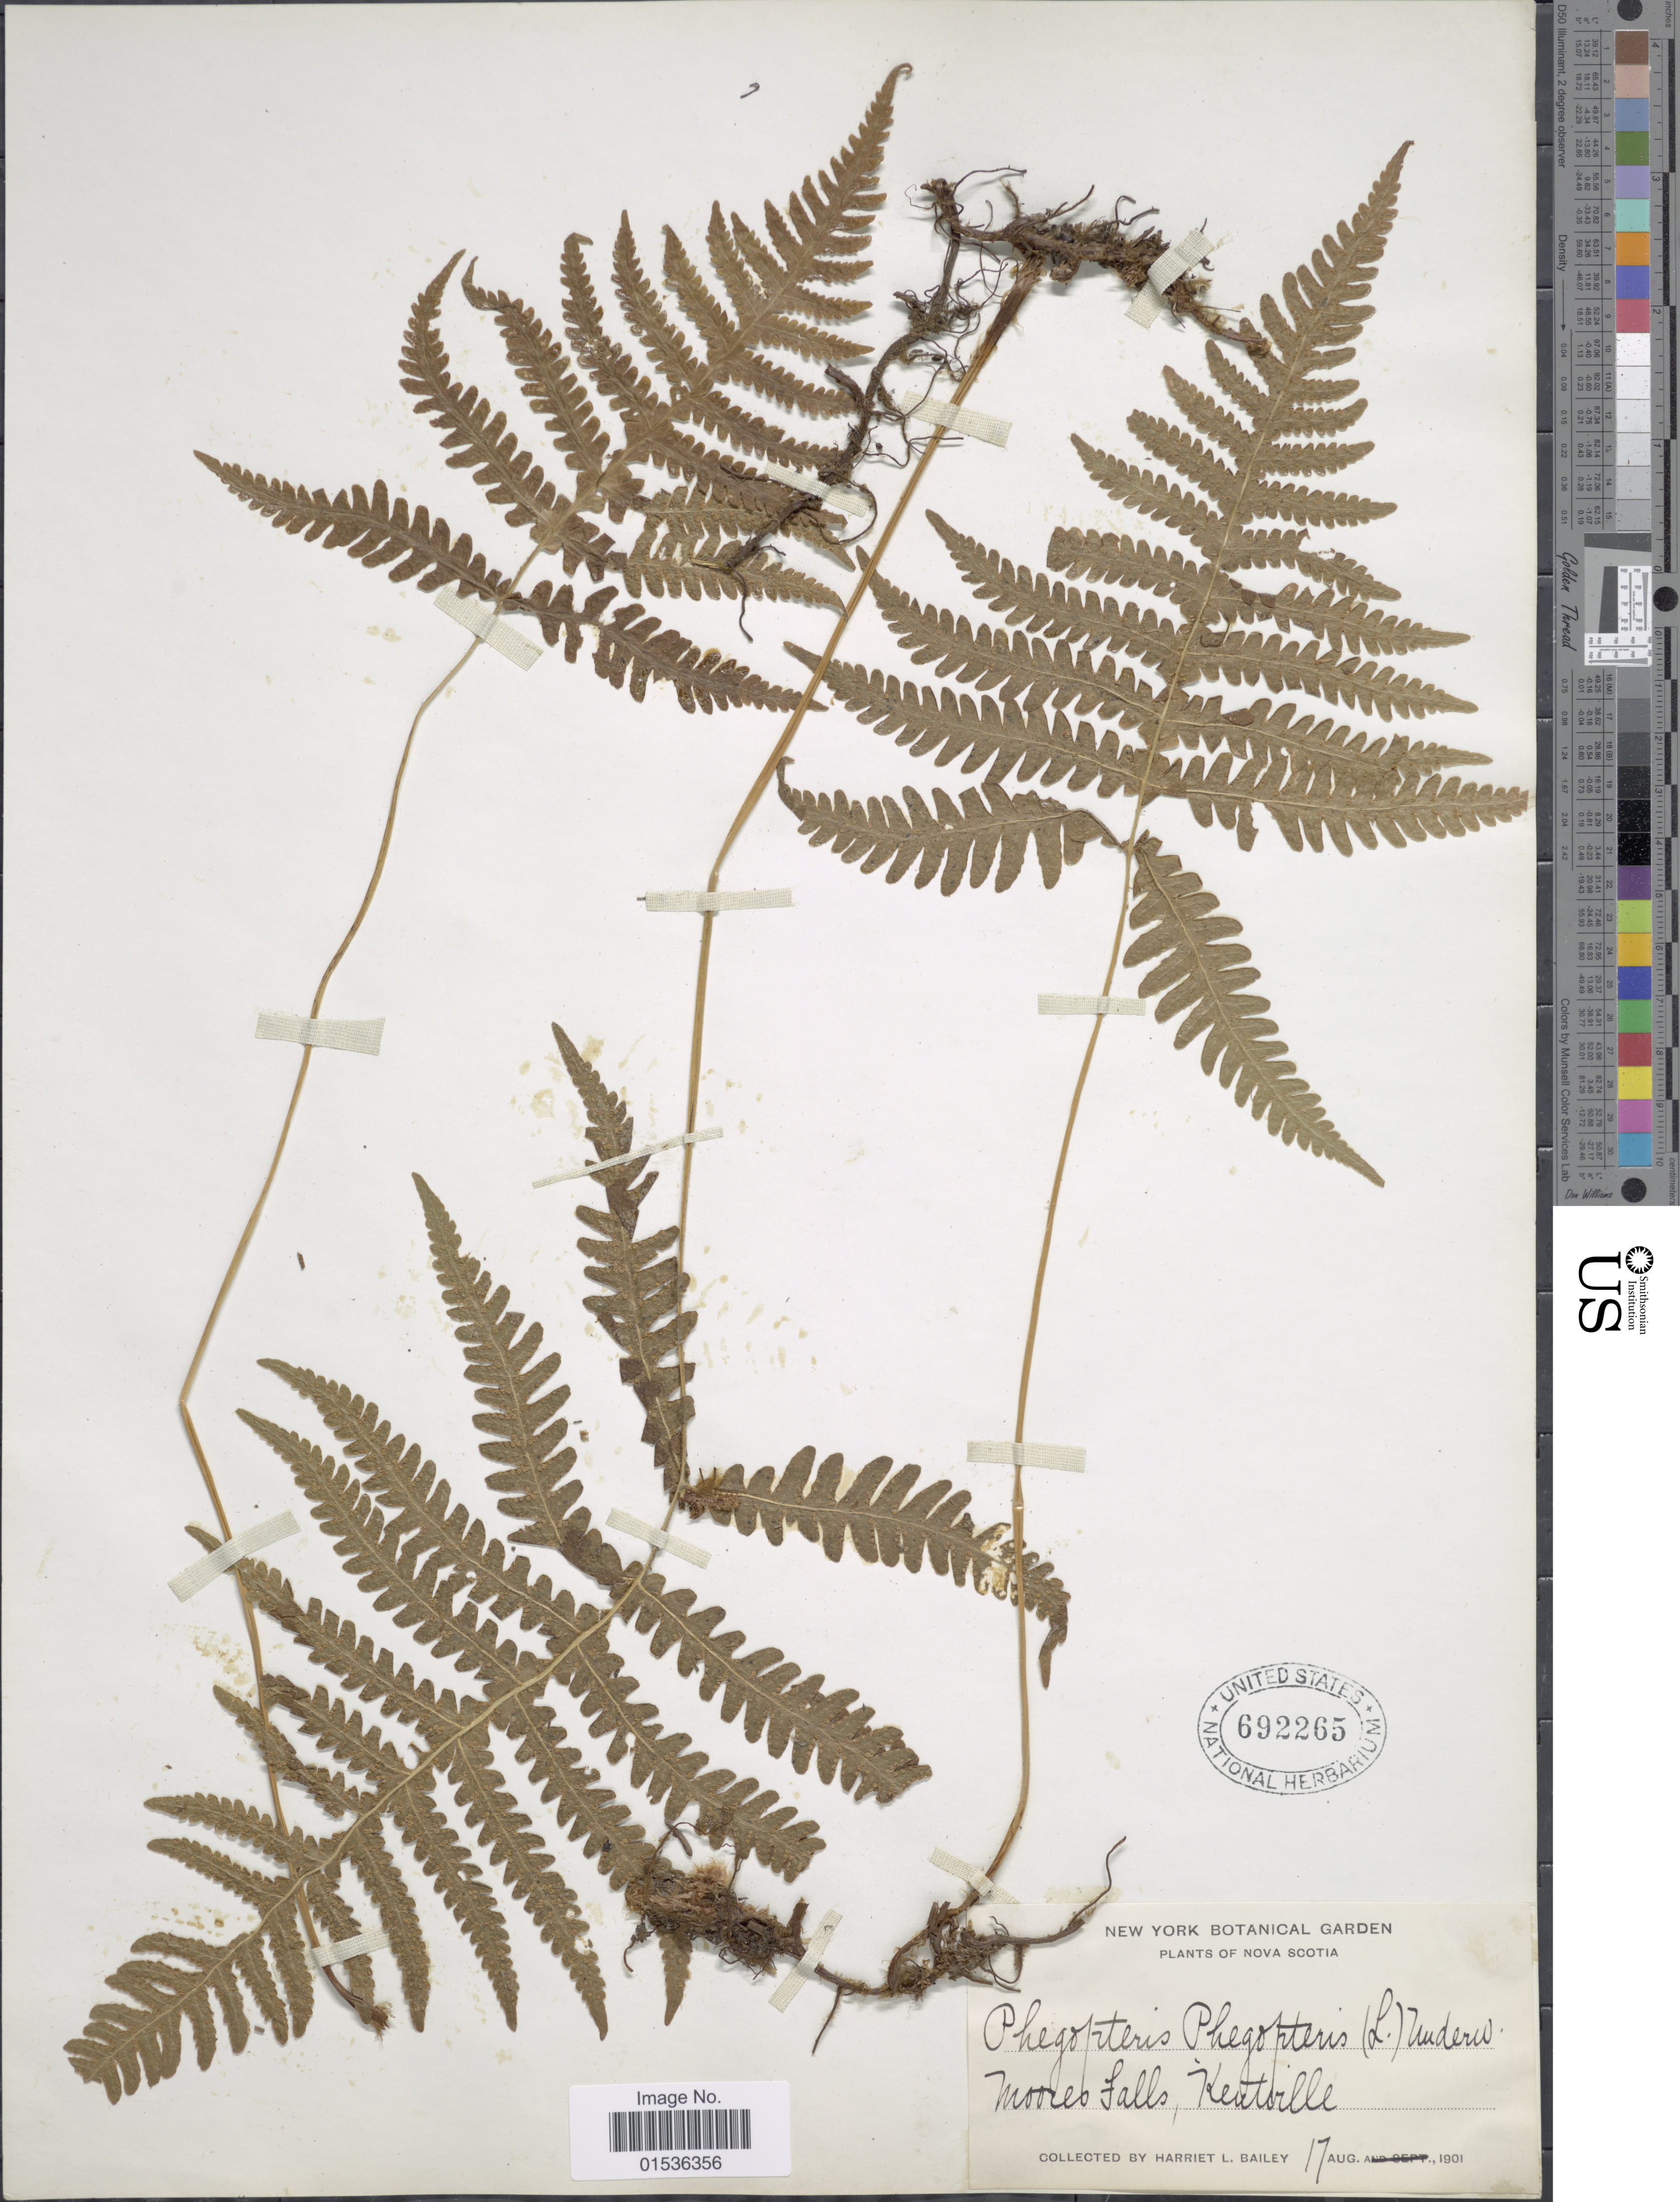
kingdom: Plantae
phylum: Tracheophyta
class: Polypodiopsida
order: Polypodiales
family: Thelypteridaceae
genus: Phegopteris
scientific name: Phegopteris connectilis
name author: (Michx.) Watt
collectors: H. Bailey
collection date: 1901-08-17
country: Canada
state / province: Nova Scotia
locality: Nova Scotia. Moores Falls, Kentville.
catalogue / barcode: US 692265